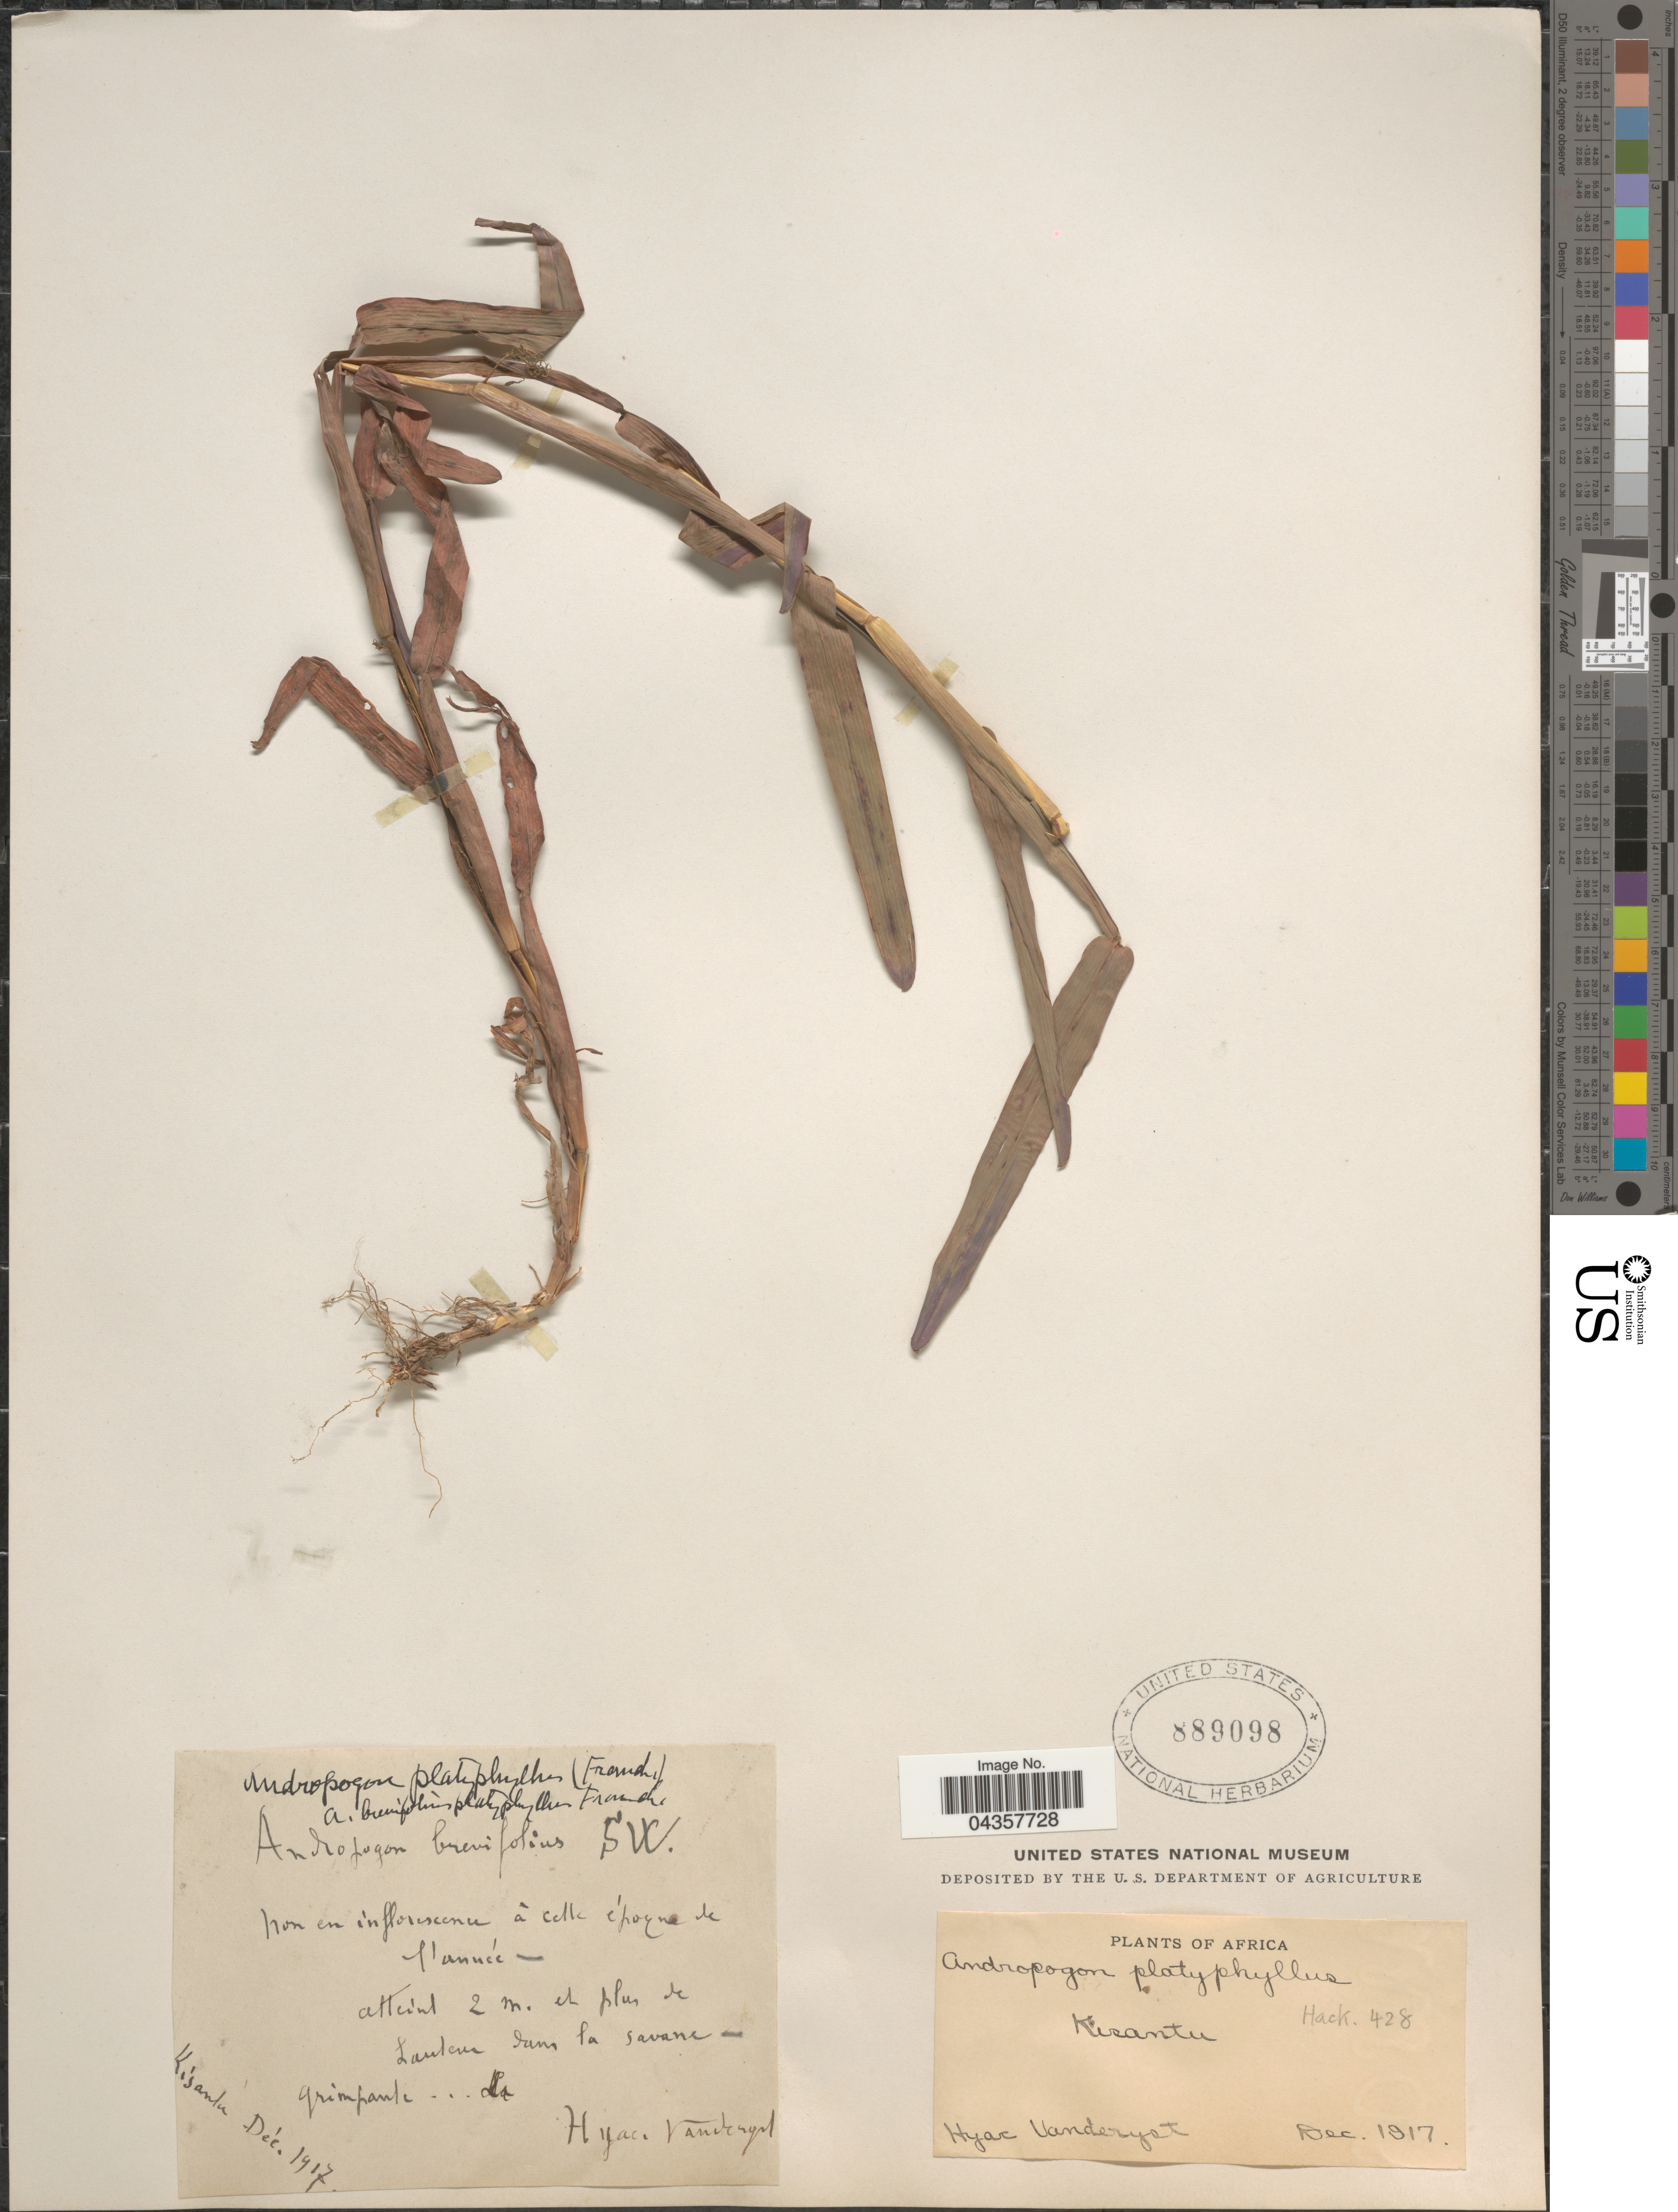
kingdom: Plantae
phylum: Tracheophyta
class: Liliopsida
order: Poales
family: Poaceae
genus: Schizachyrium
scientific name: Schizachyrium platyphyllum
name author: (Franch.) Stapf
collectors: H. J. R. Vanderyst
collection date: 1917-12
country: Congo, Democratic Republic of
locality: Africa. Kisantu.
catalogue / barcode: US 889098